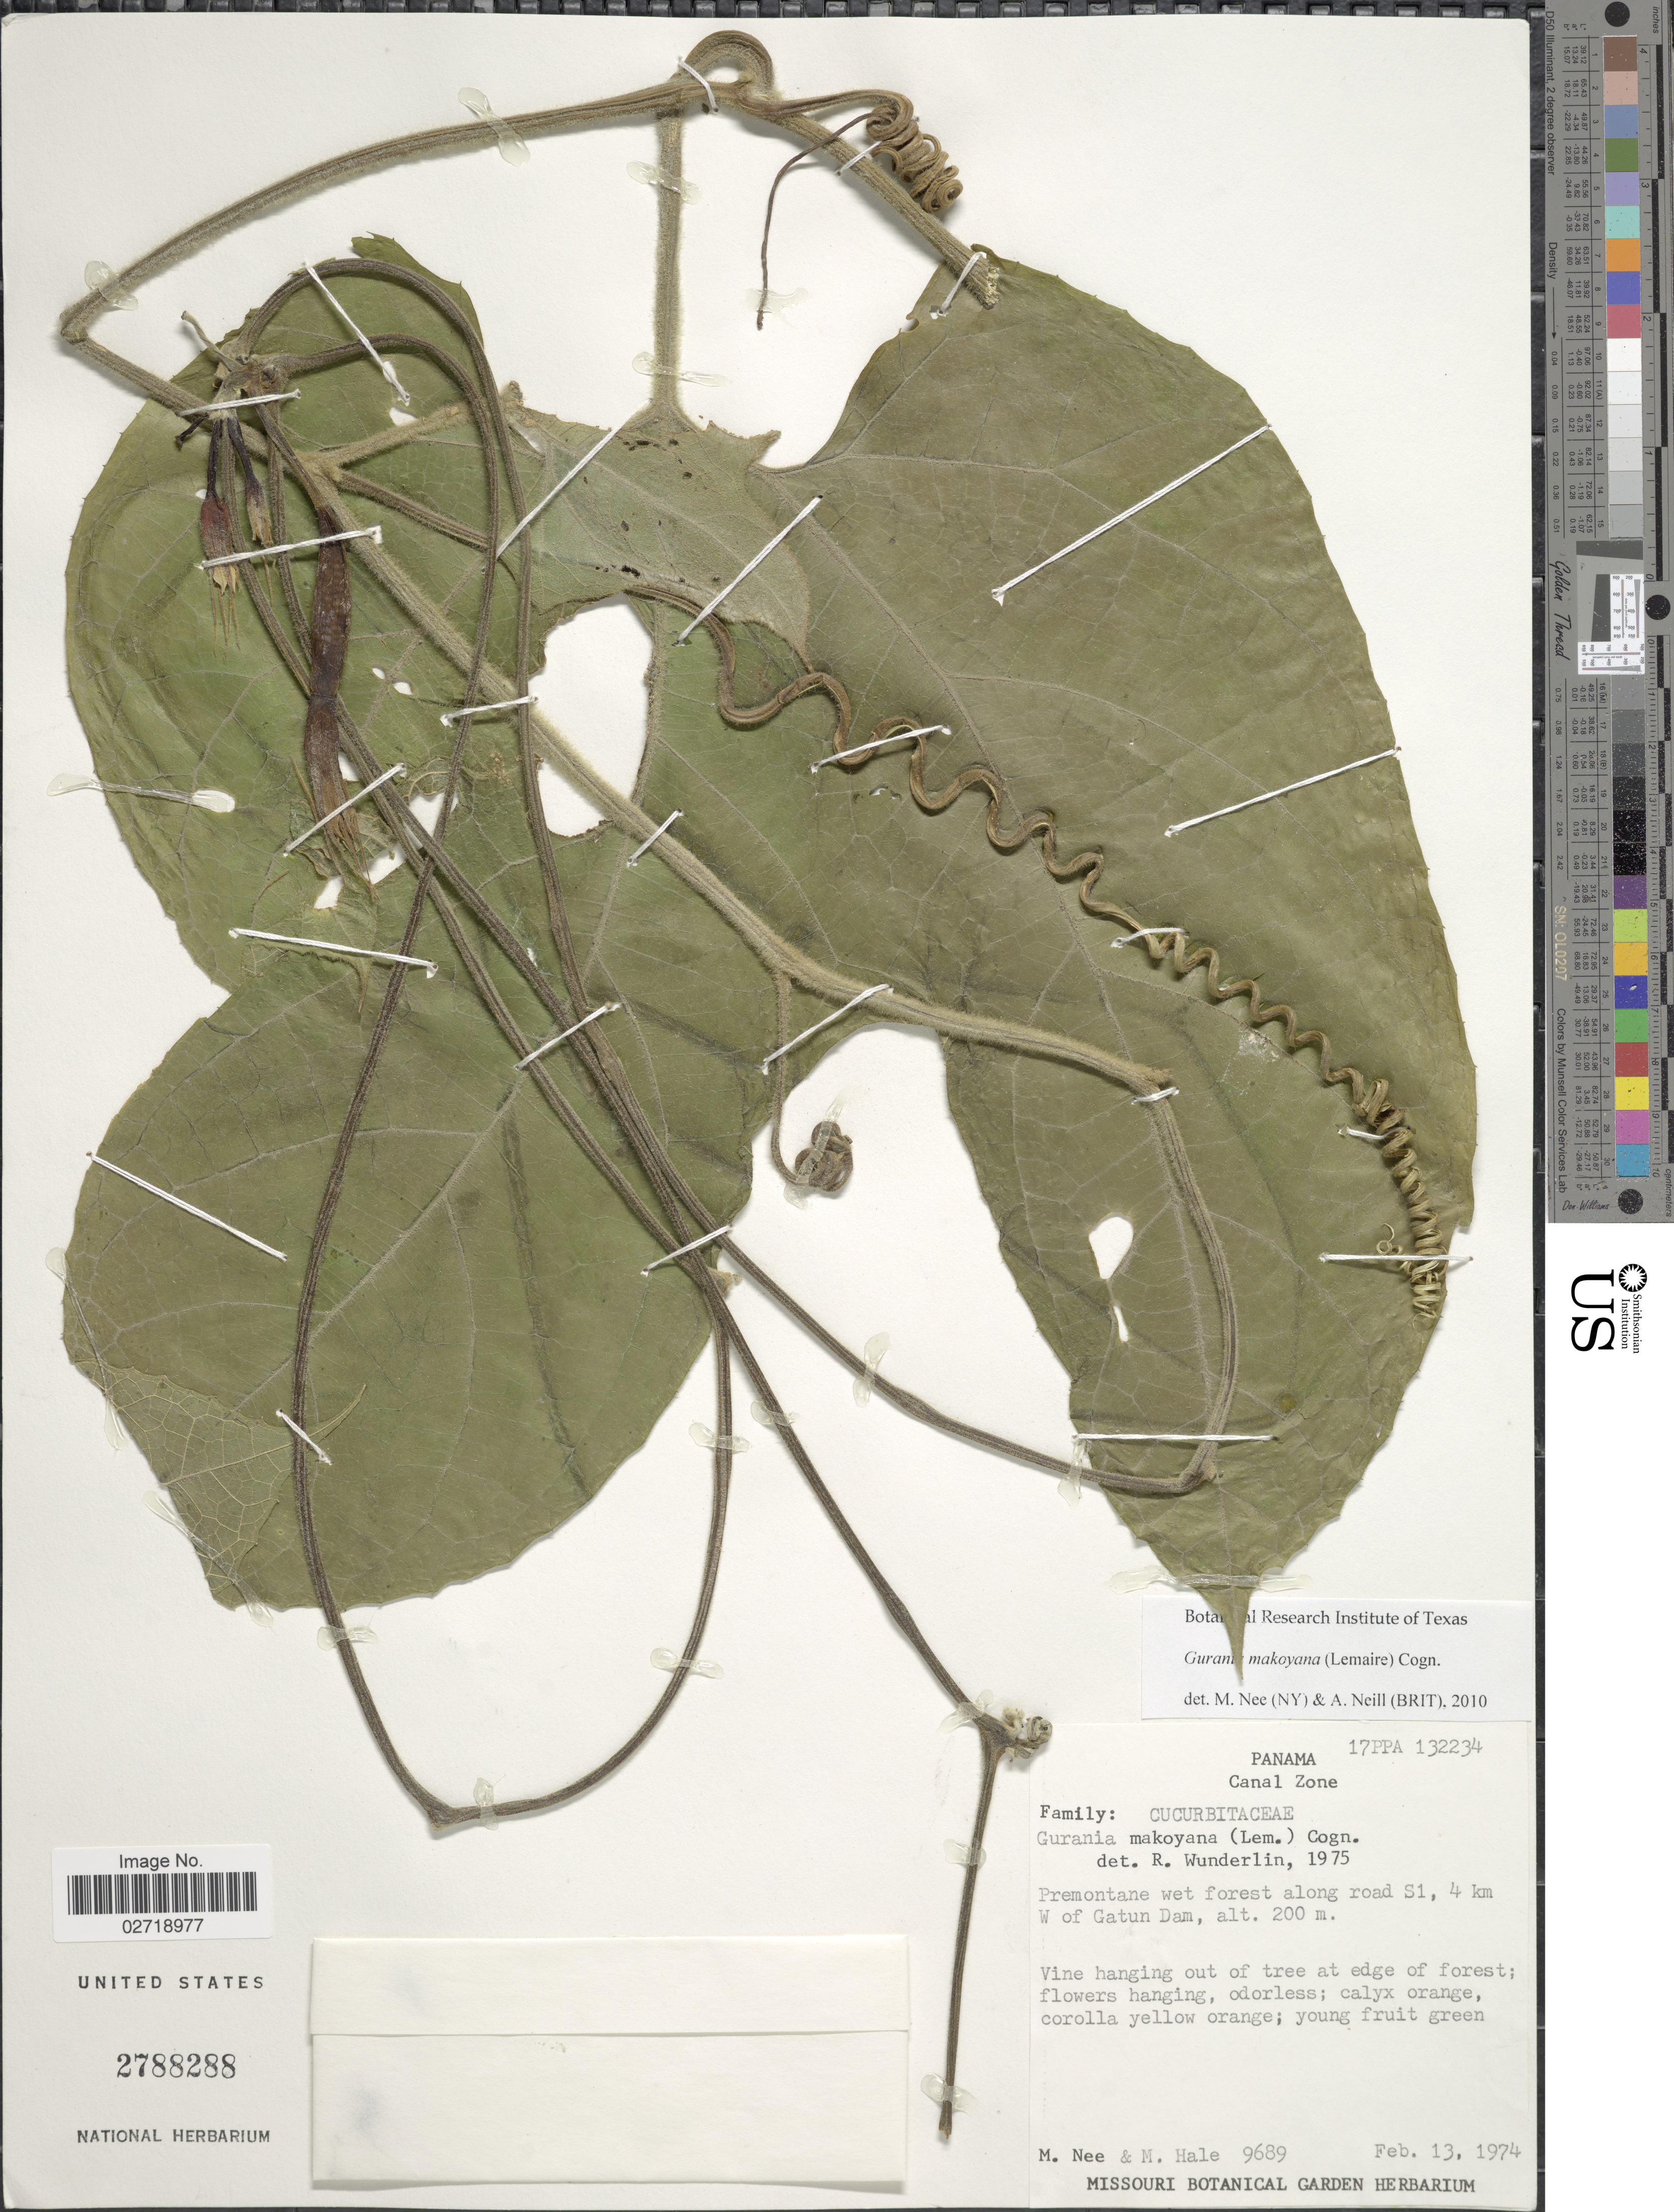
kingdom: Plantae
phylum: Tracheophyta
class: Magnoliopsida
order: Cucurbitales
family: Cucurbitaceae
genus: Gurania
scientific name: Gurania makoyana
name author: (Lem.) Cogn.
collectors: M. Nee & M. Hale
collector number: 9689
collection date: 1974-02-13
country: Panama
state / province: Colón / Panamá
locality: Canal Zone. along road S1, 4 km W of Gatun Dam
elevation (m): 200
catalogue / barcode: US 2788288